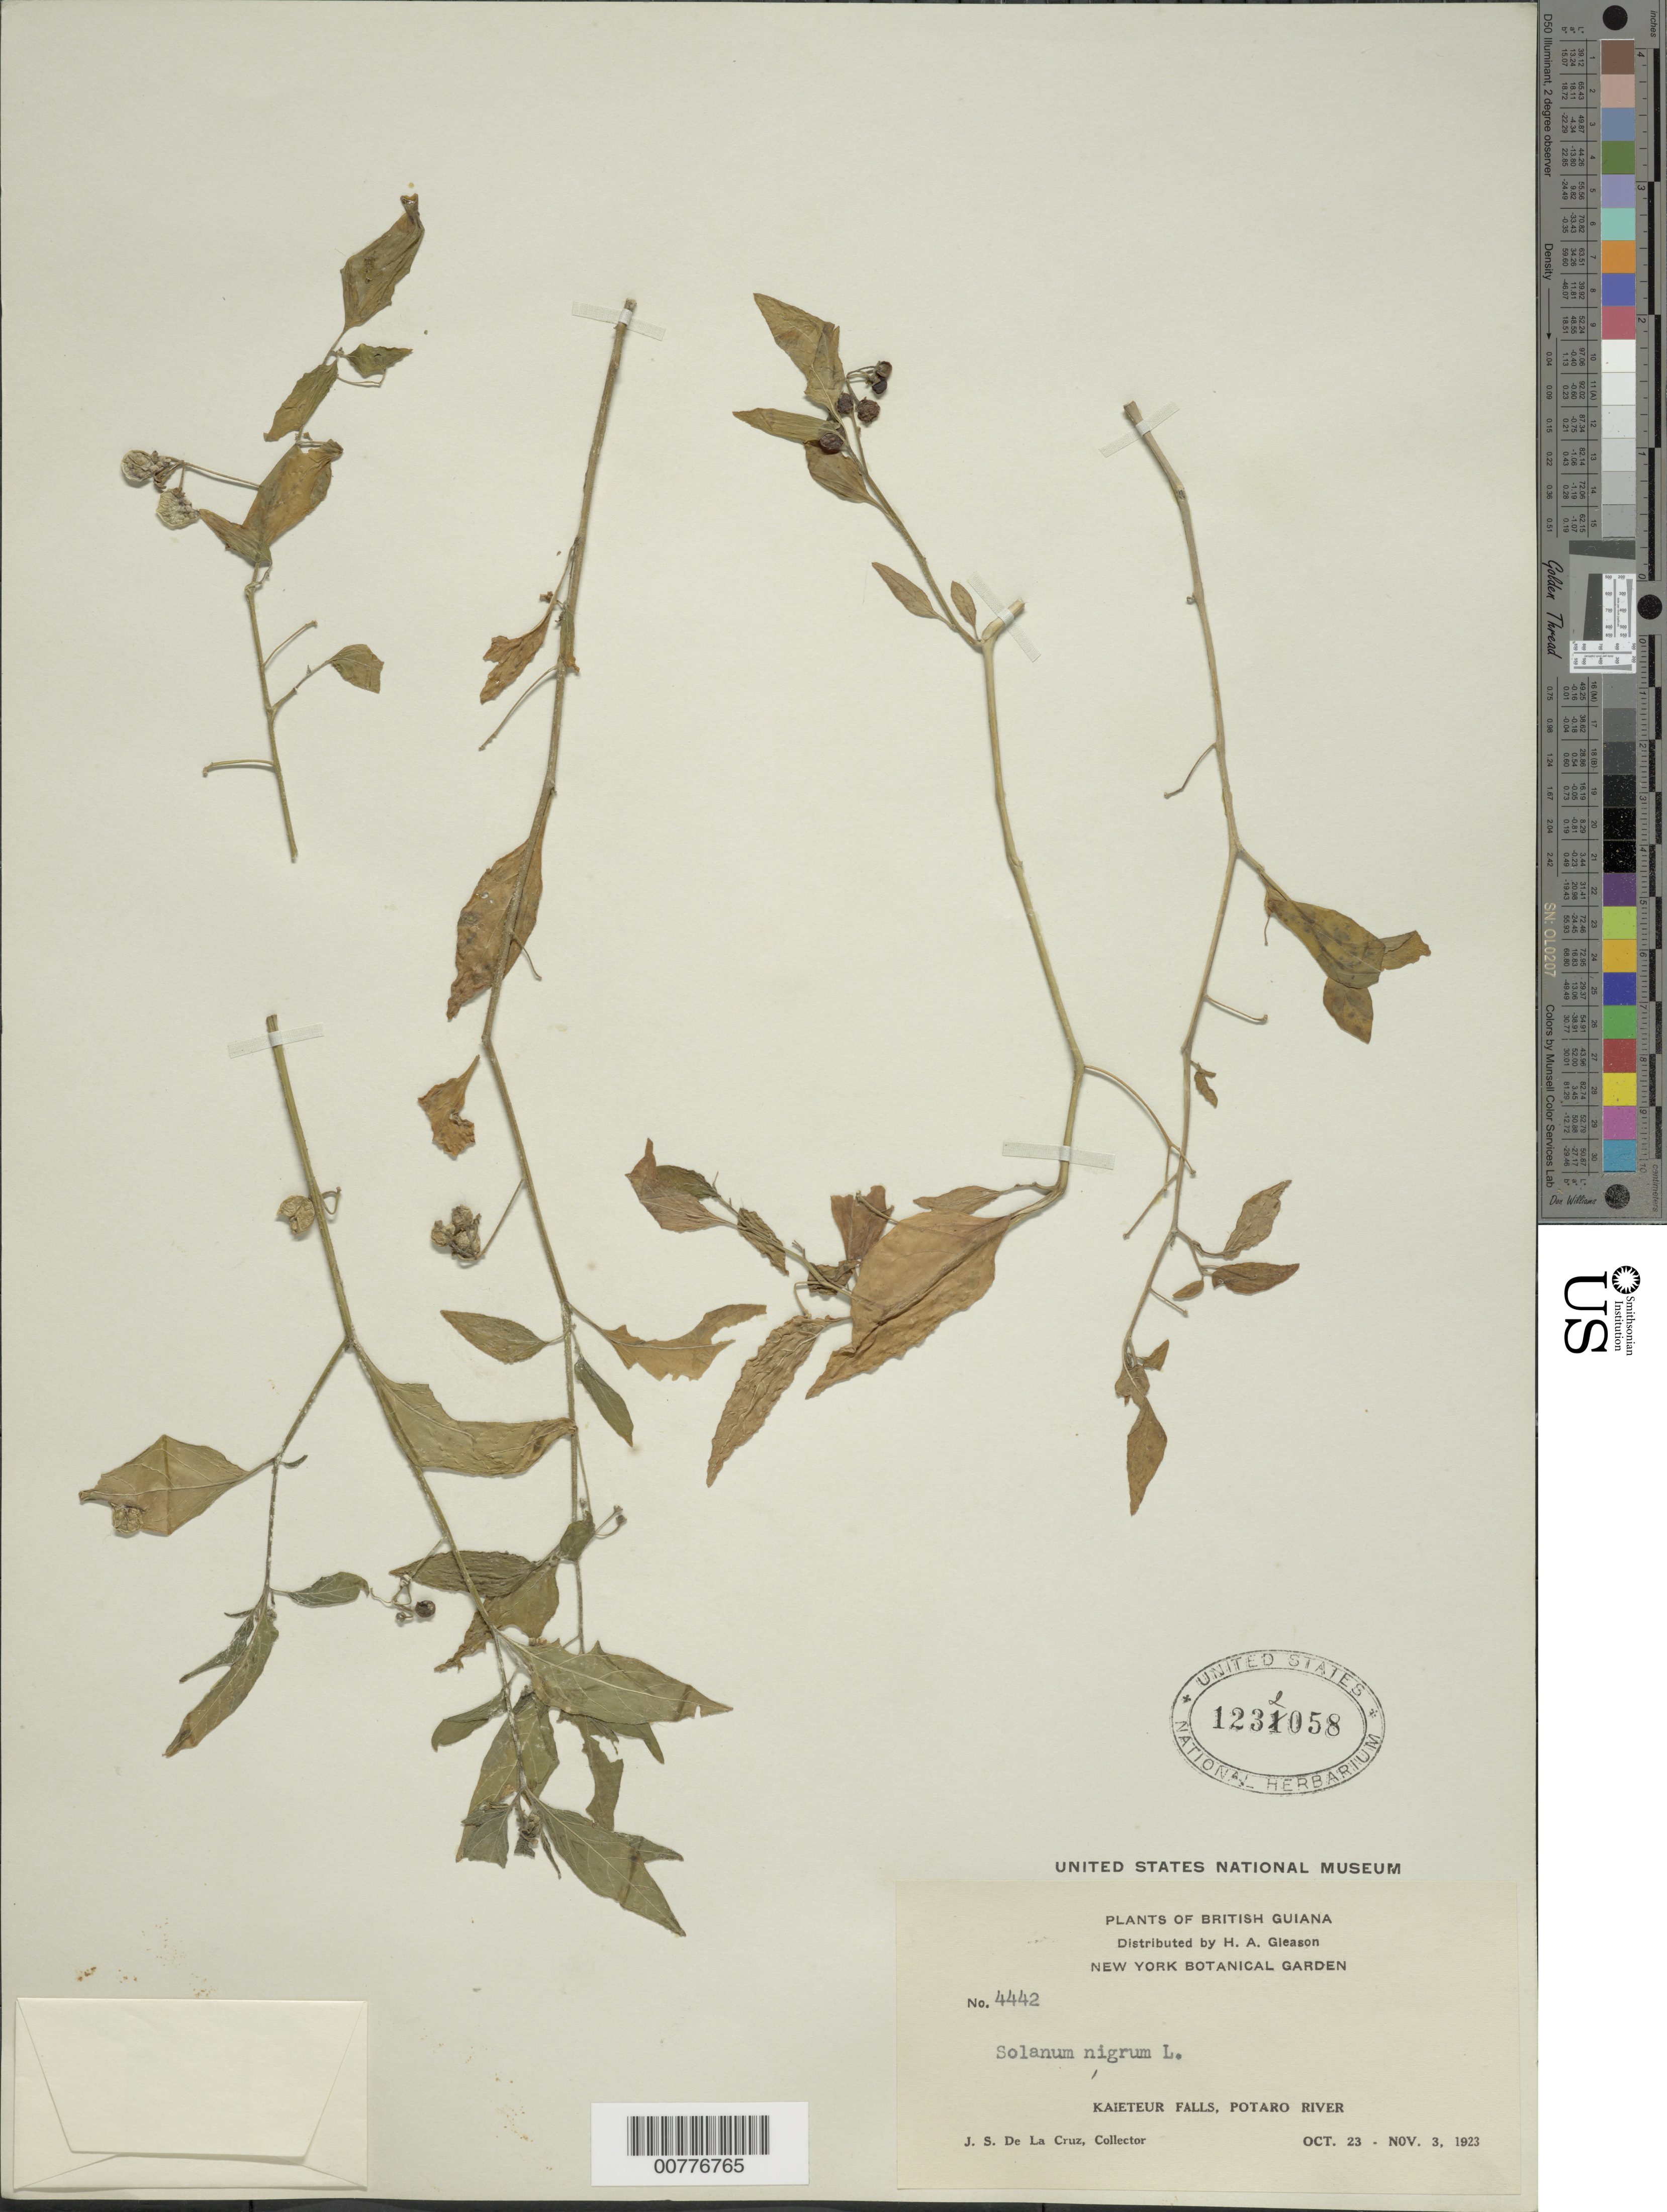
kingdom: Plantae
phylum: Tracheophyta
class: Magnoliopsida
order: Solanales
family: Solanaceae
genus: Solanum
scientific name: Solanum nigrum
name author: L.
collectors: J. S. de la Cruz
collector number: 4442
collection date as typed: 10 Oct 1923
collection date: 1923-10-10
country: Guyana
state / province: Potaro-Siparuni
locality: Kaieteur Falls, Potaro R.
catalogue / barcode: US 1232058